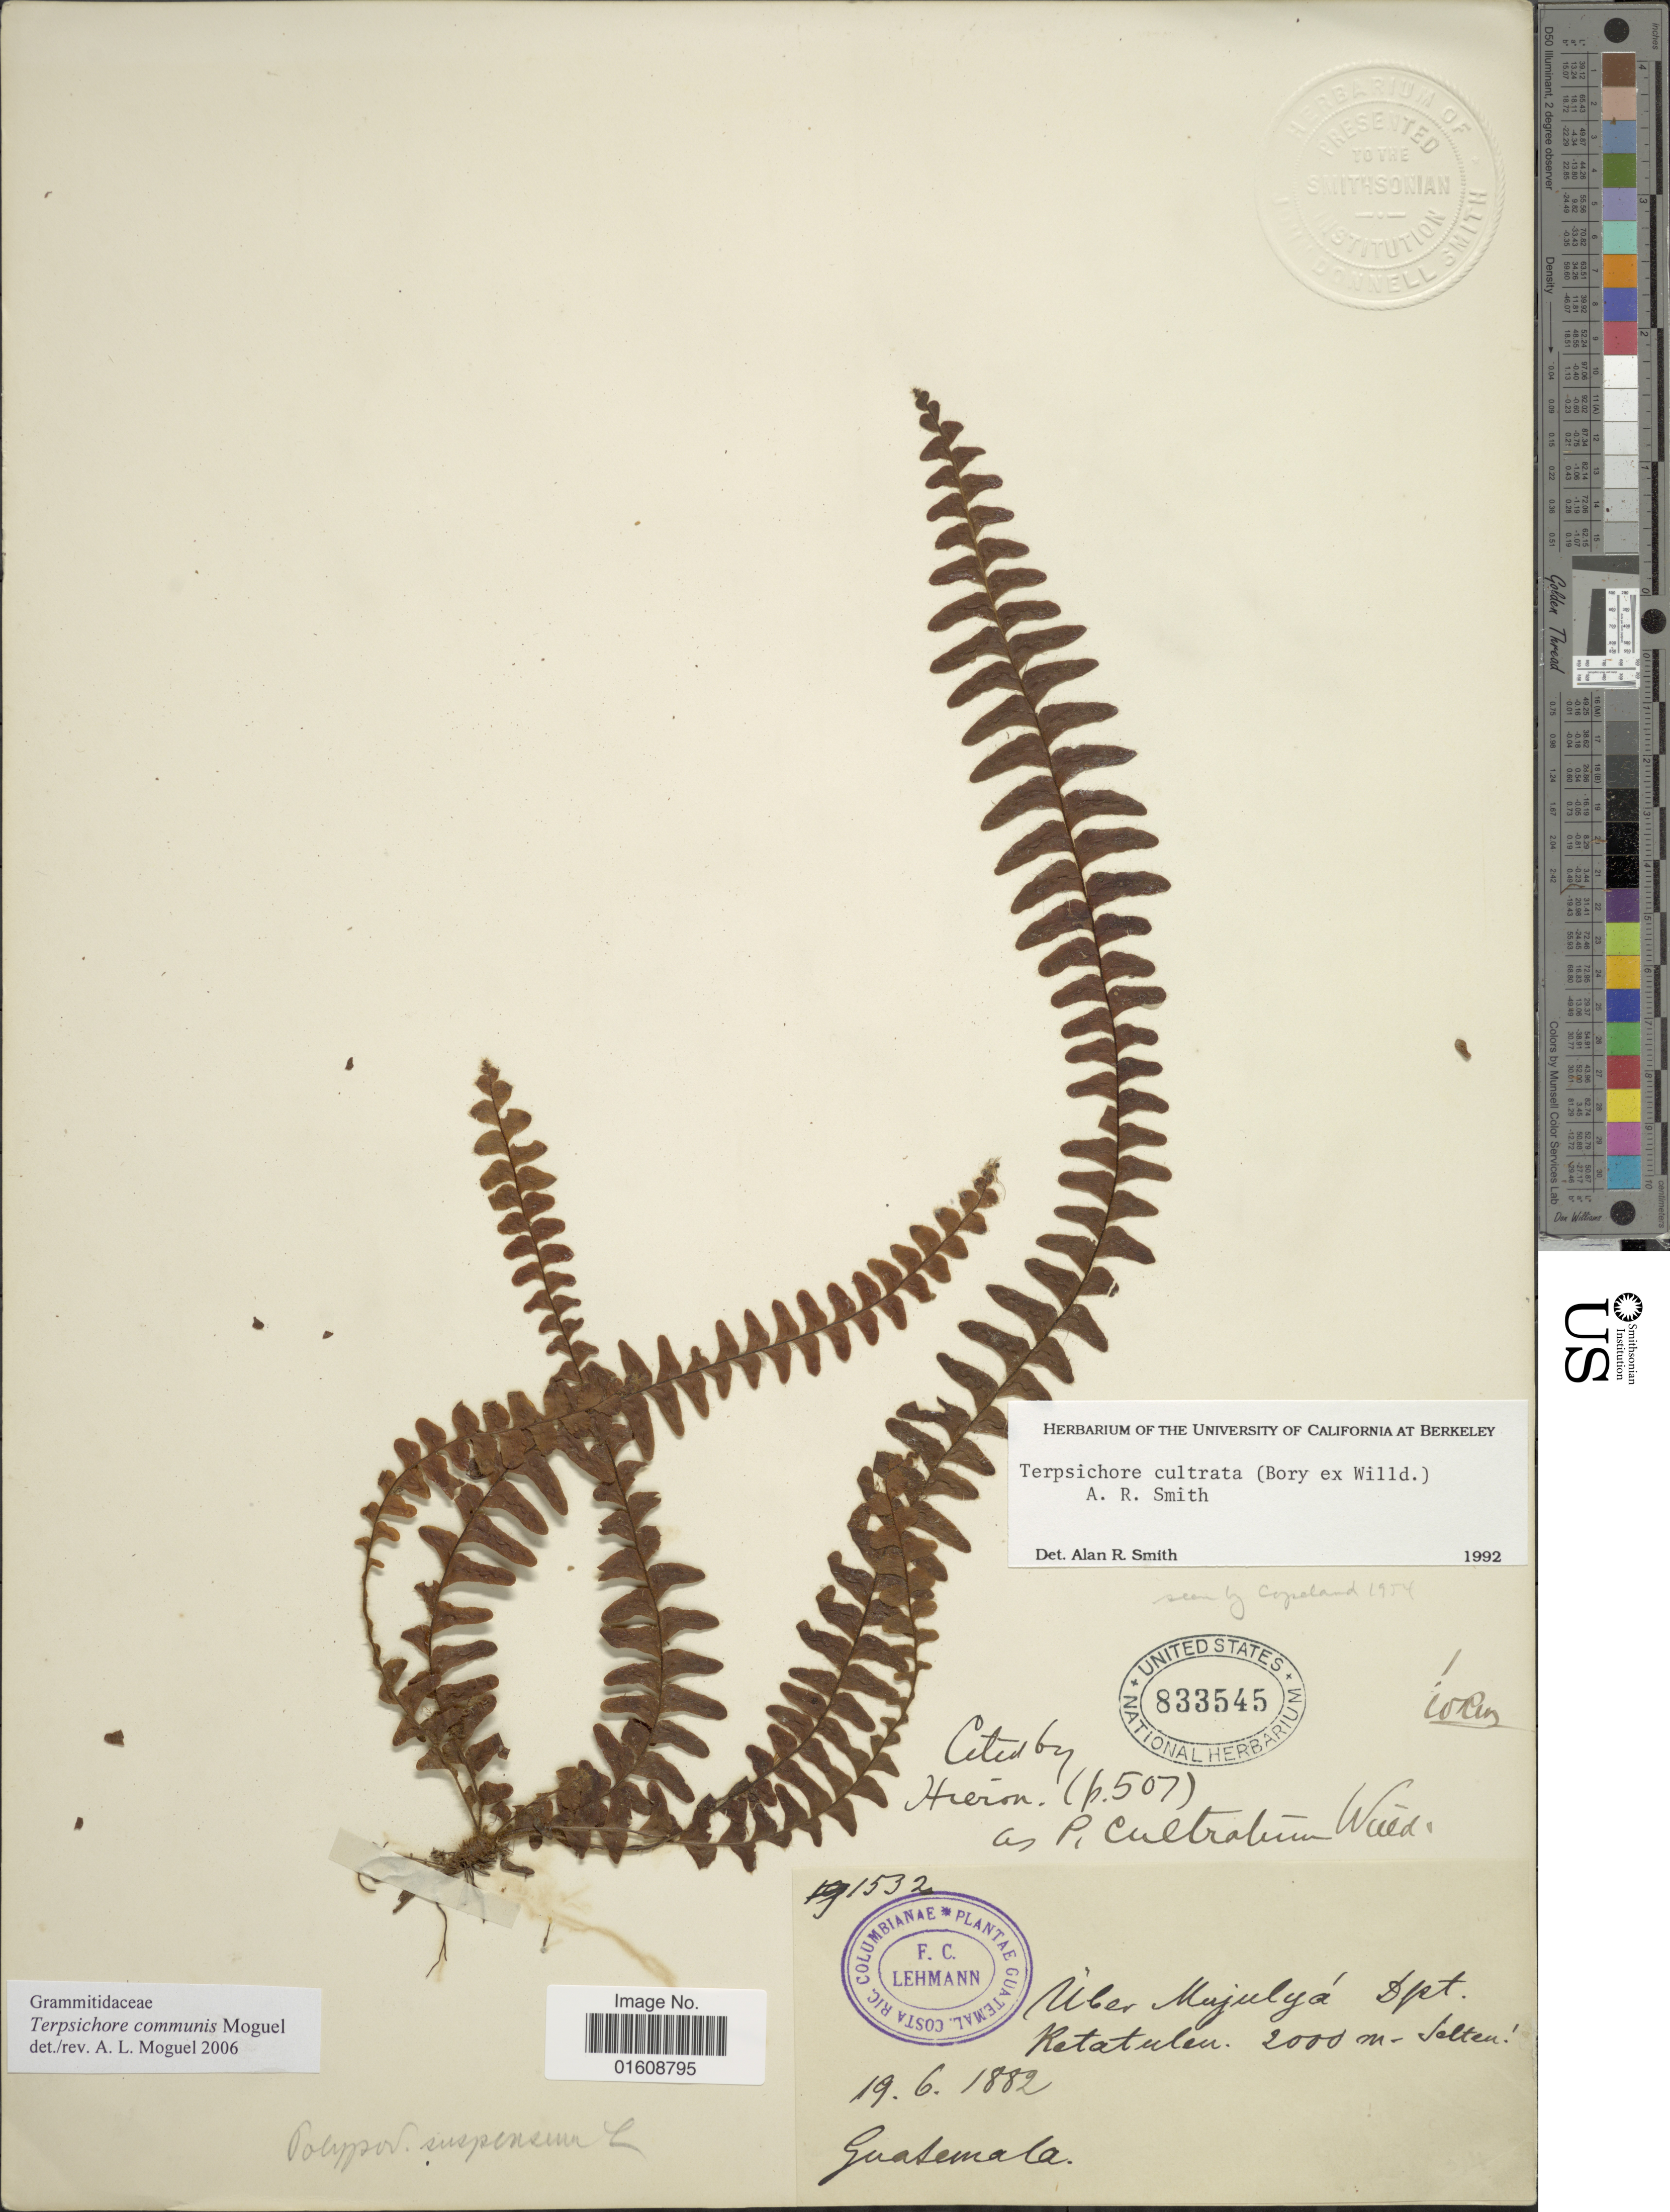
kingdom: Plantae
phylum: Tracheophyta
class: Polypodiopsida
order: Polypodiales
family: Polypodiaceae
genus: Alansmia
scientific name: Alansmia cultrata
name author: (Bory ex Willd.) Moguel & M. Kessler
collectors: F. C. Lehmann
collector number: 1532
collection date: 1882-06-19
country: Guatemala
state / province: Retalhuleu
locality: Uber Majuliá.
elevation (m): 2000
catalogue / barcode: US 833545